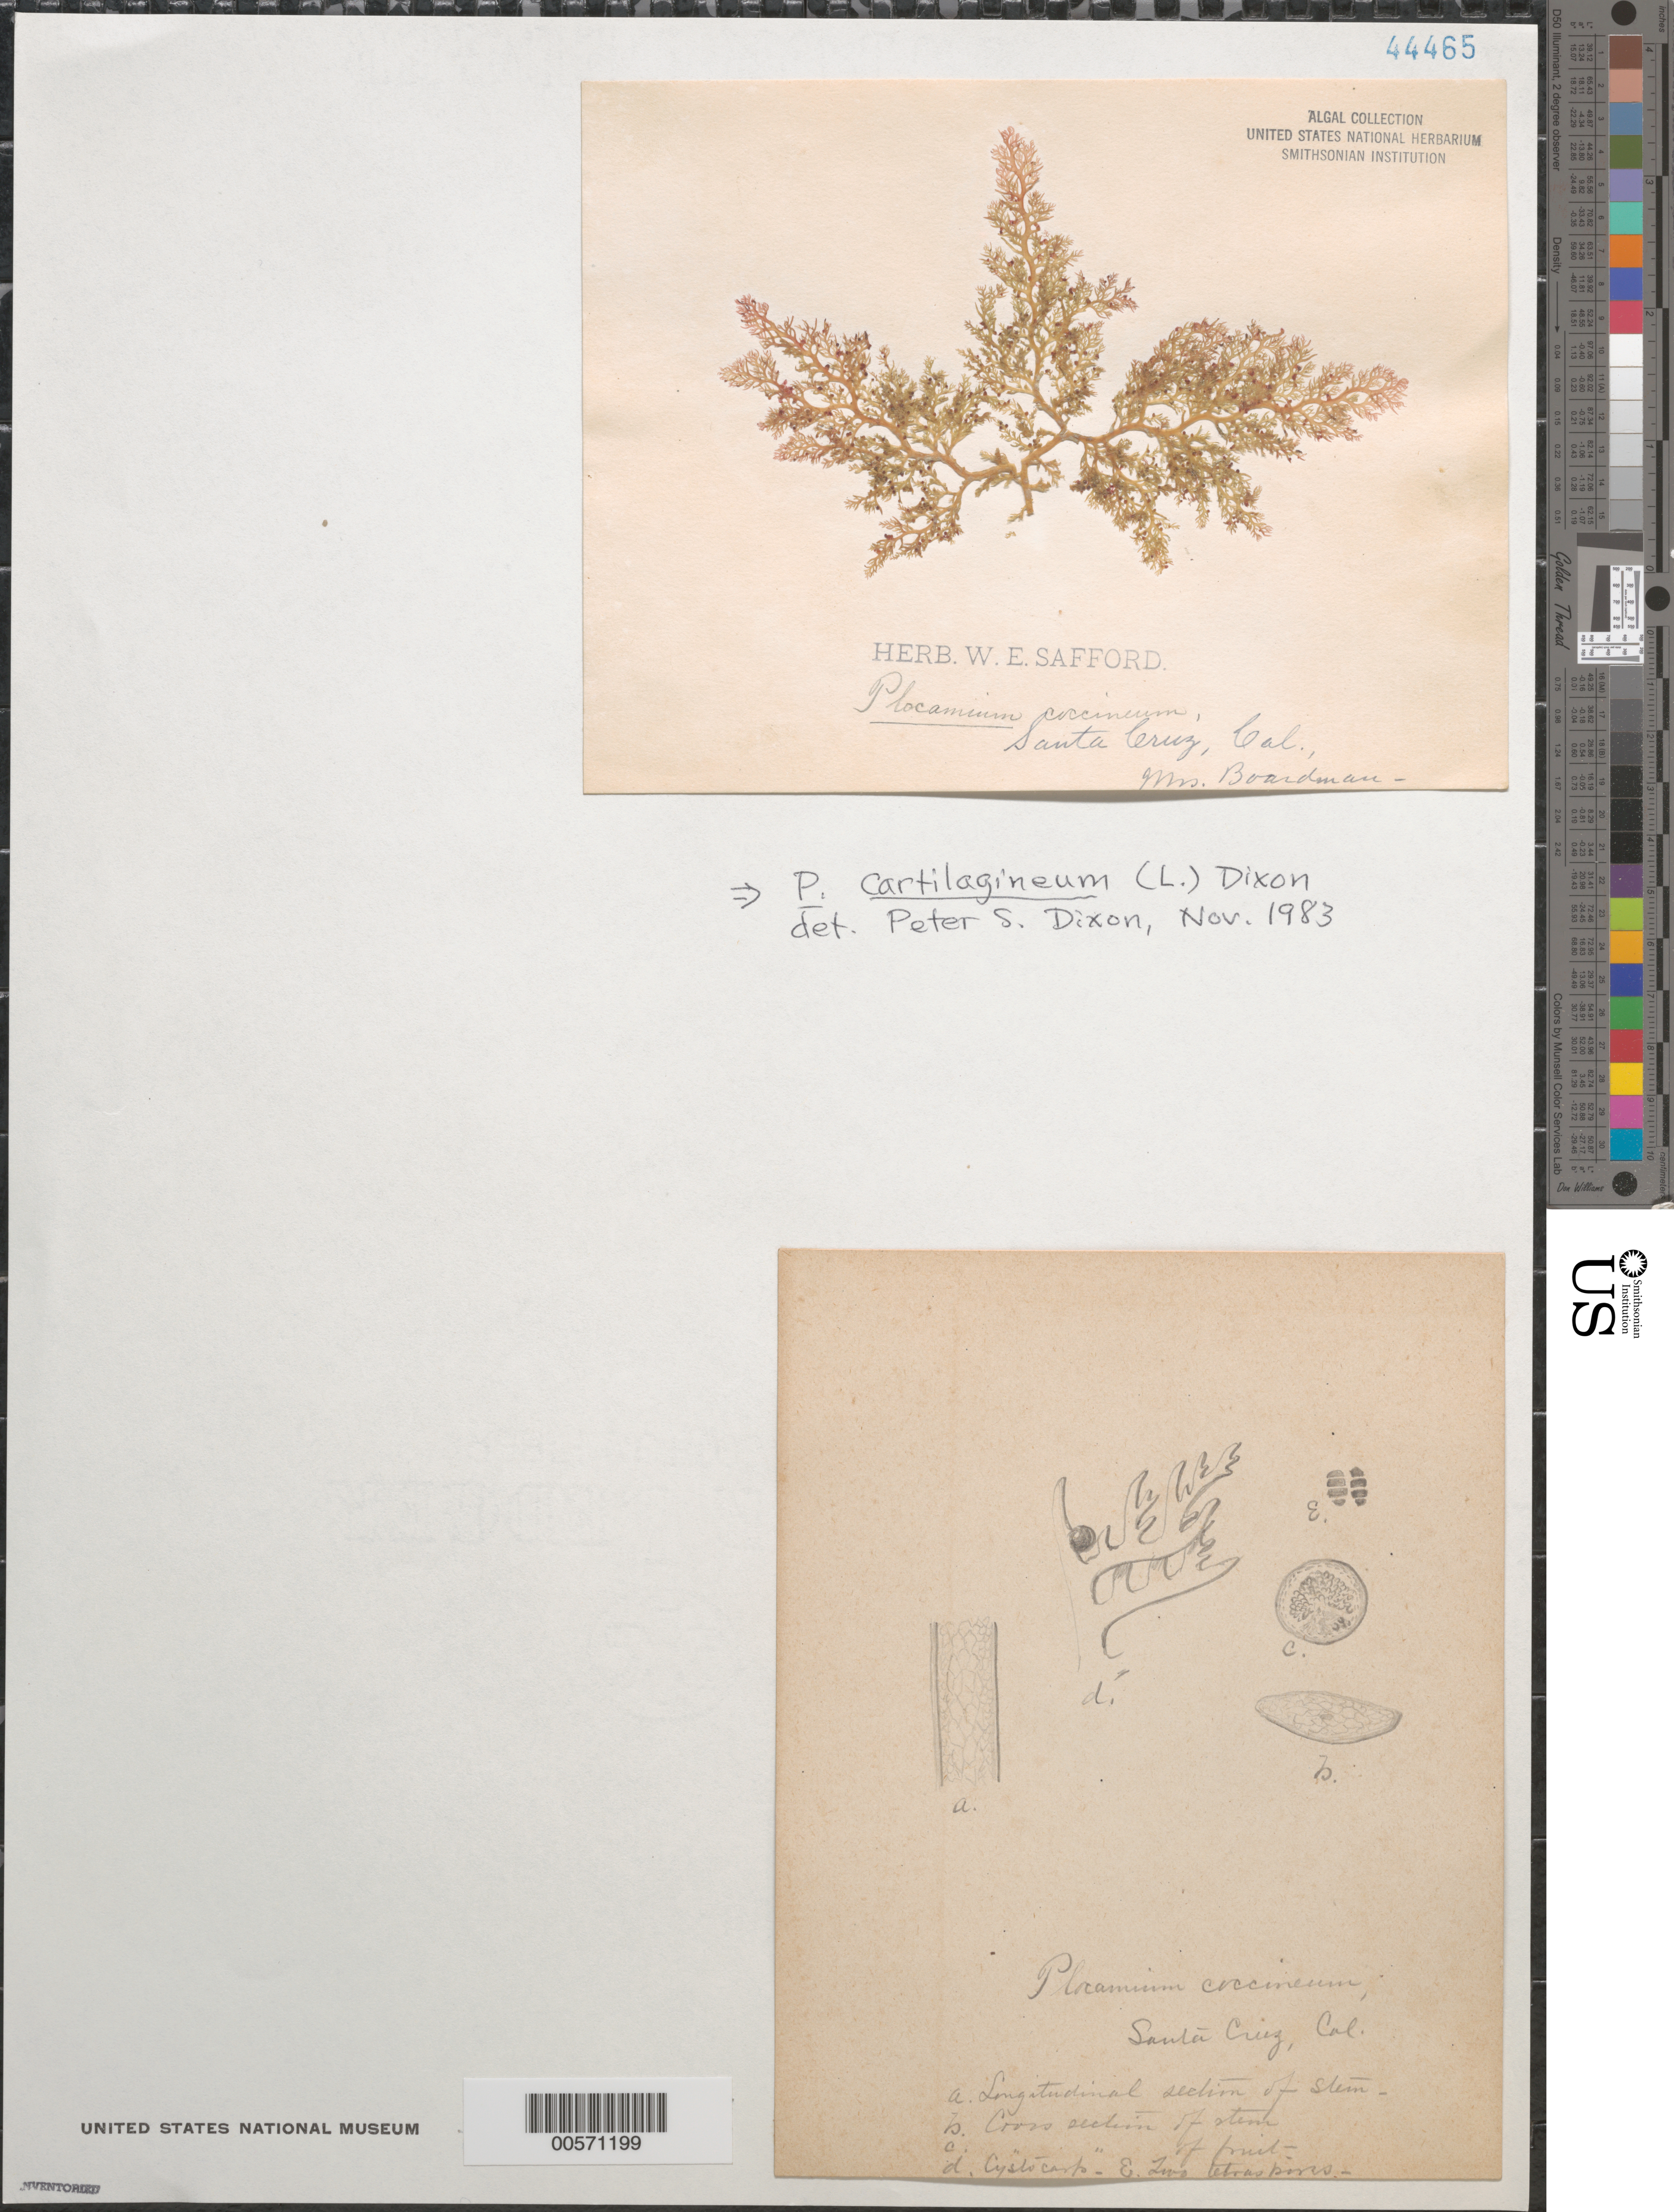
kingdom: Plantae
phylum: Rhodophyta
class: Florideophyceae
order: Plocamiales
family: Plocamiaceae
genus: Plocamium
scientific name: Plocamium cartilagineum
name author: (L.) P.S. Dixon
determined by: Dixon, P. S.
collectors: Boardman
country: United States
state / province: California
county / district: Santa Cruz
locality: Santa Cruz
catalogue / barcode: US 44465